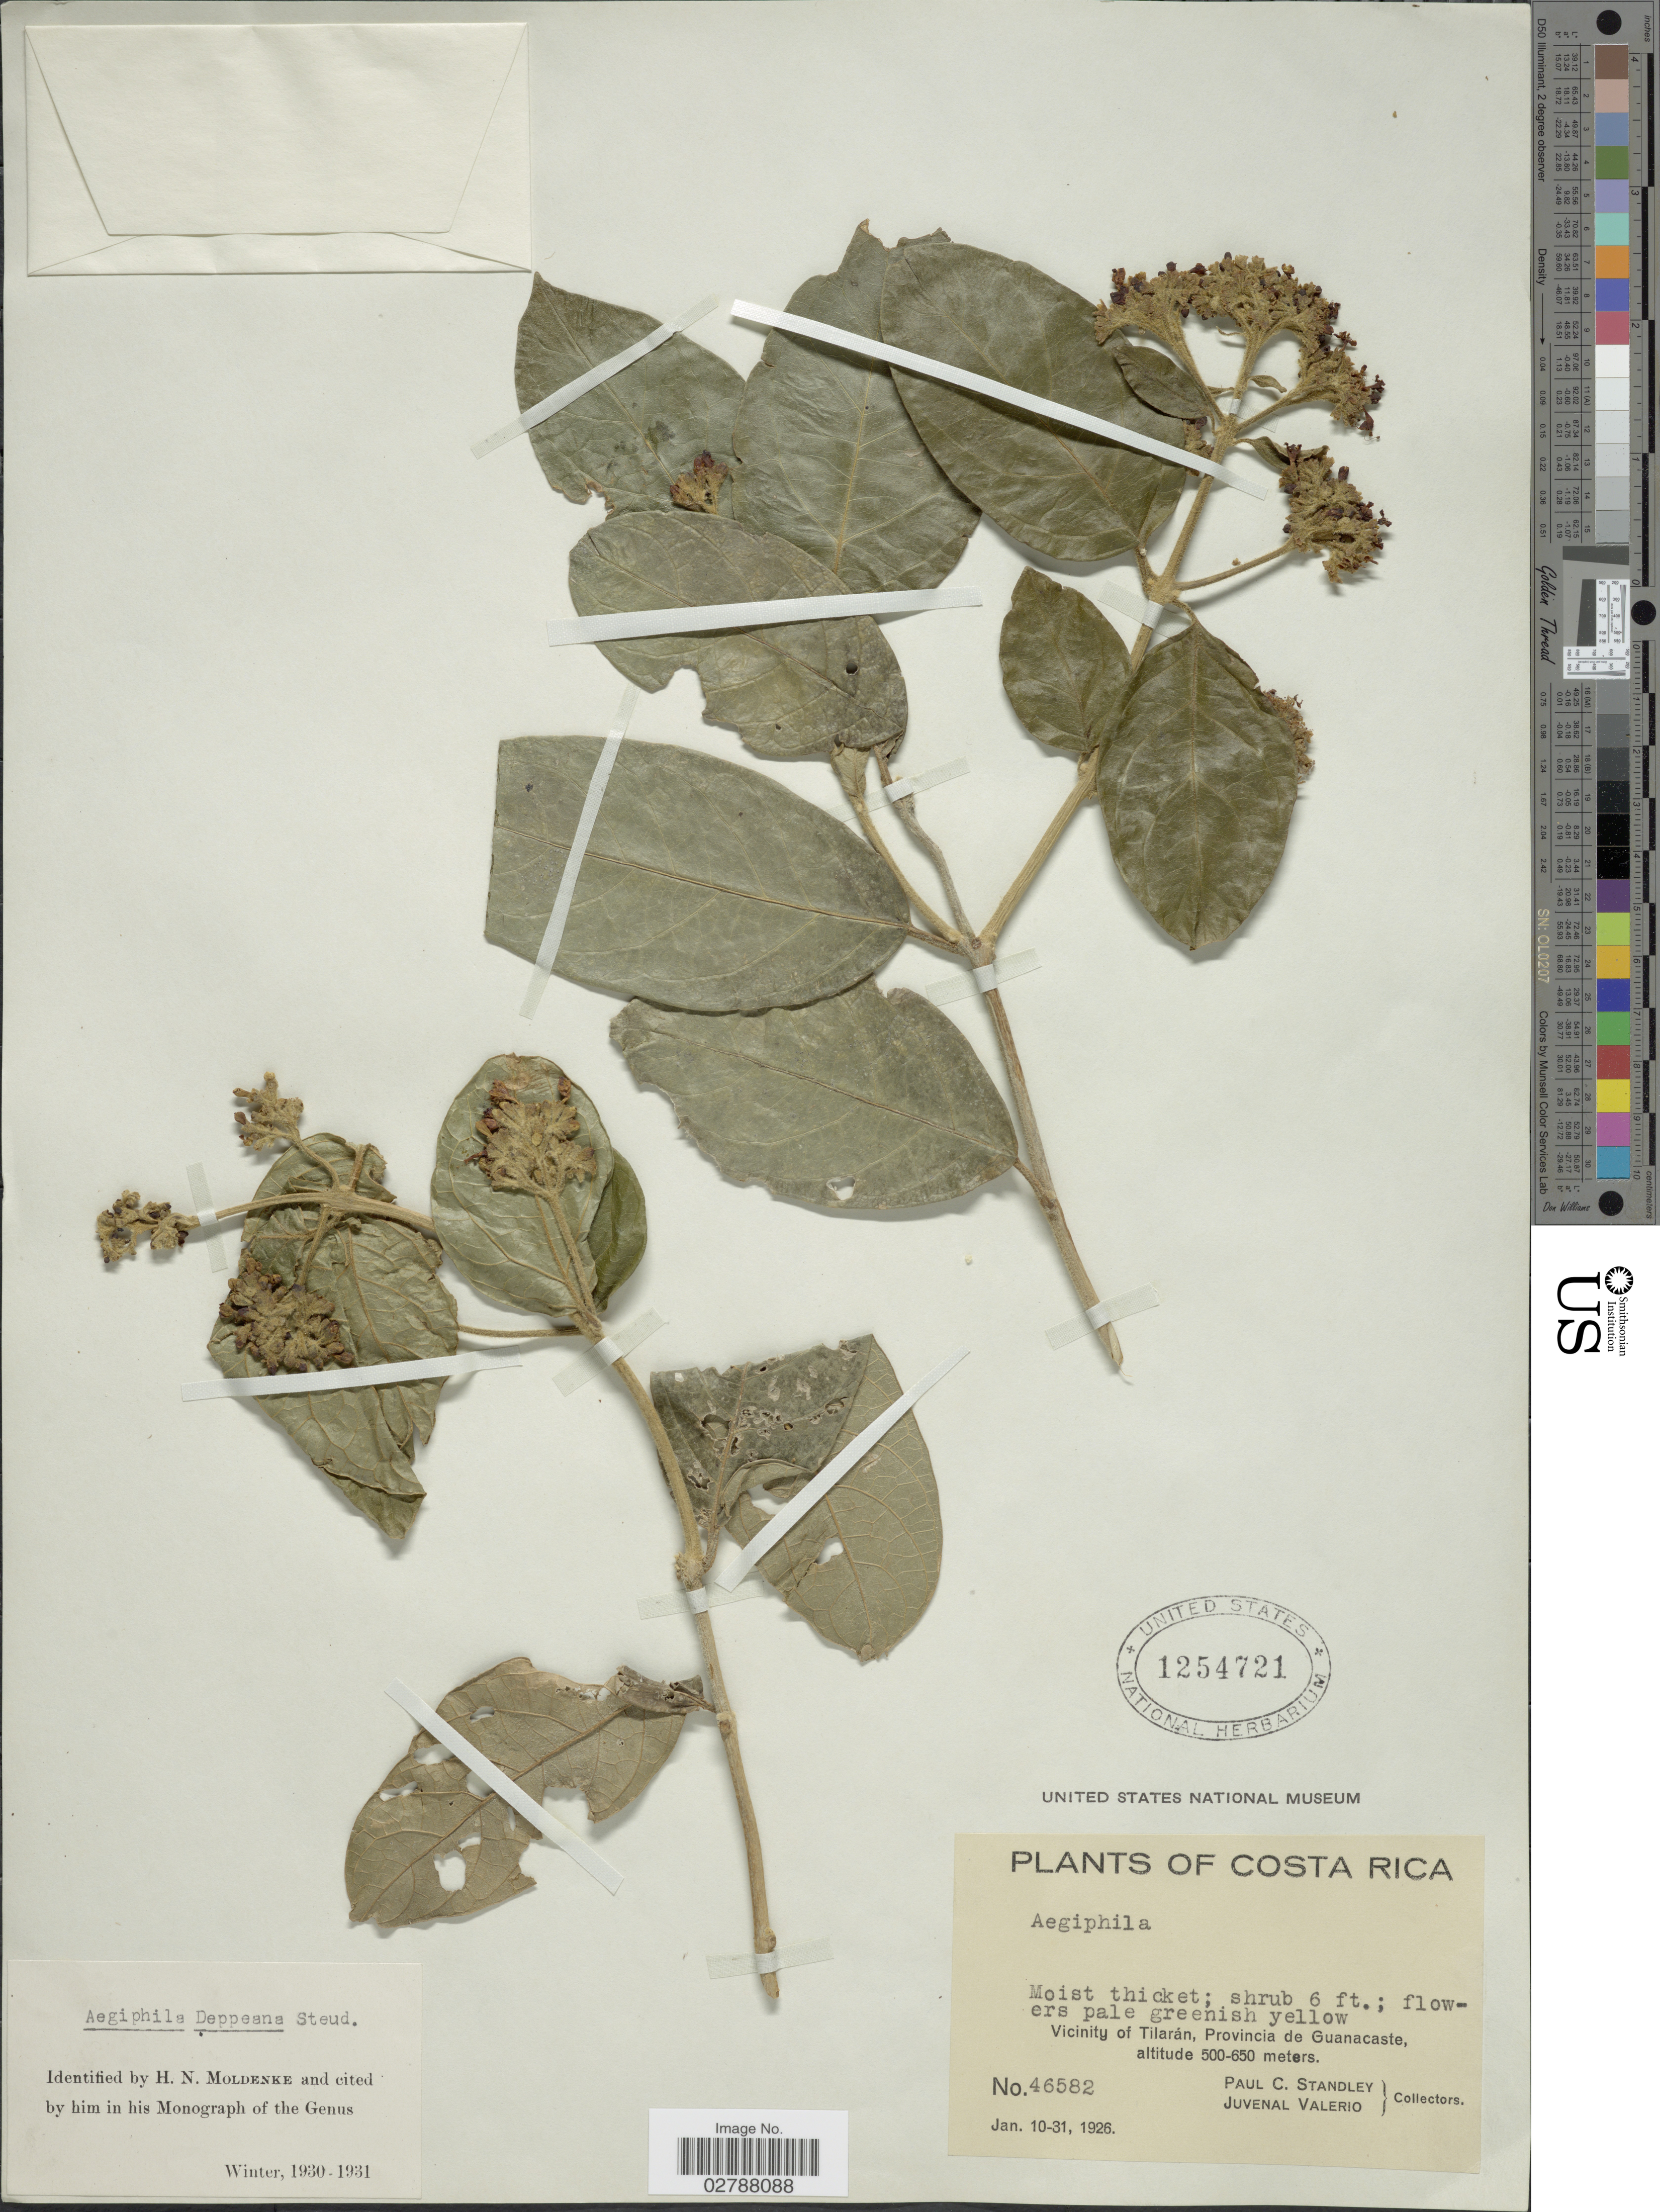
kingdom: Plantae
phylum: Tracheophyta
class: Magnoliopsida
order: Lamiales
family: Lamiaceae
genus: Aegiphila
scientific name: Aegiphila deppeana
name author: Steud.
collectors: P. C. Standley & J. Valerio R.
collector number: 46582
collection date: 1926-01-10/1926-01-31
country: Costa Rica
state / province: Guanacaste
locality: Vicinity of Tilarán.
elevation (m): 500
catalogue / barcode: US 1254721